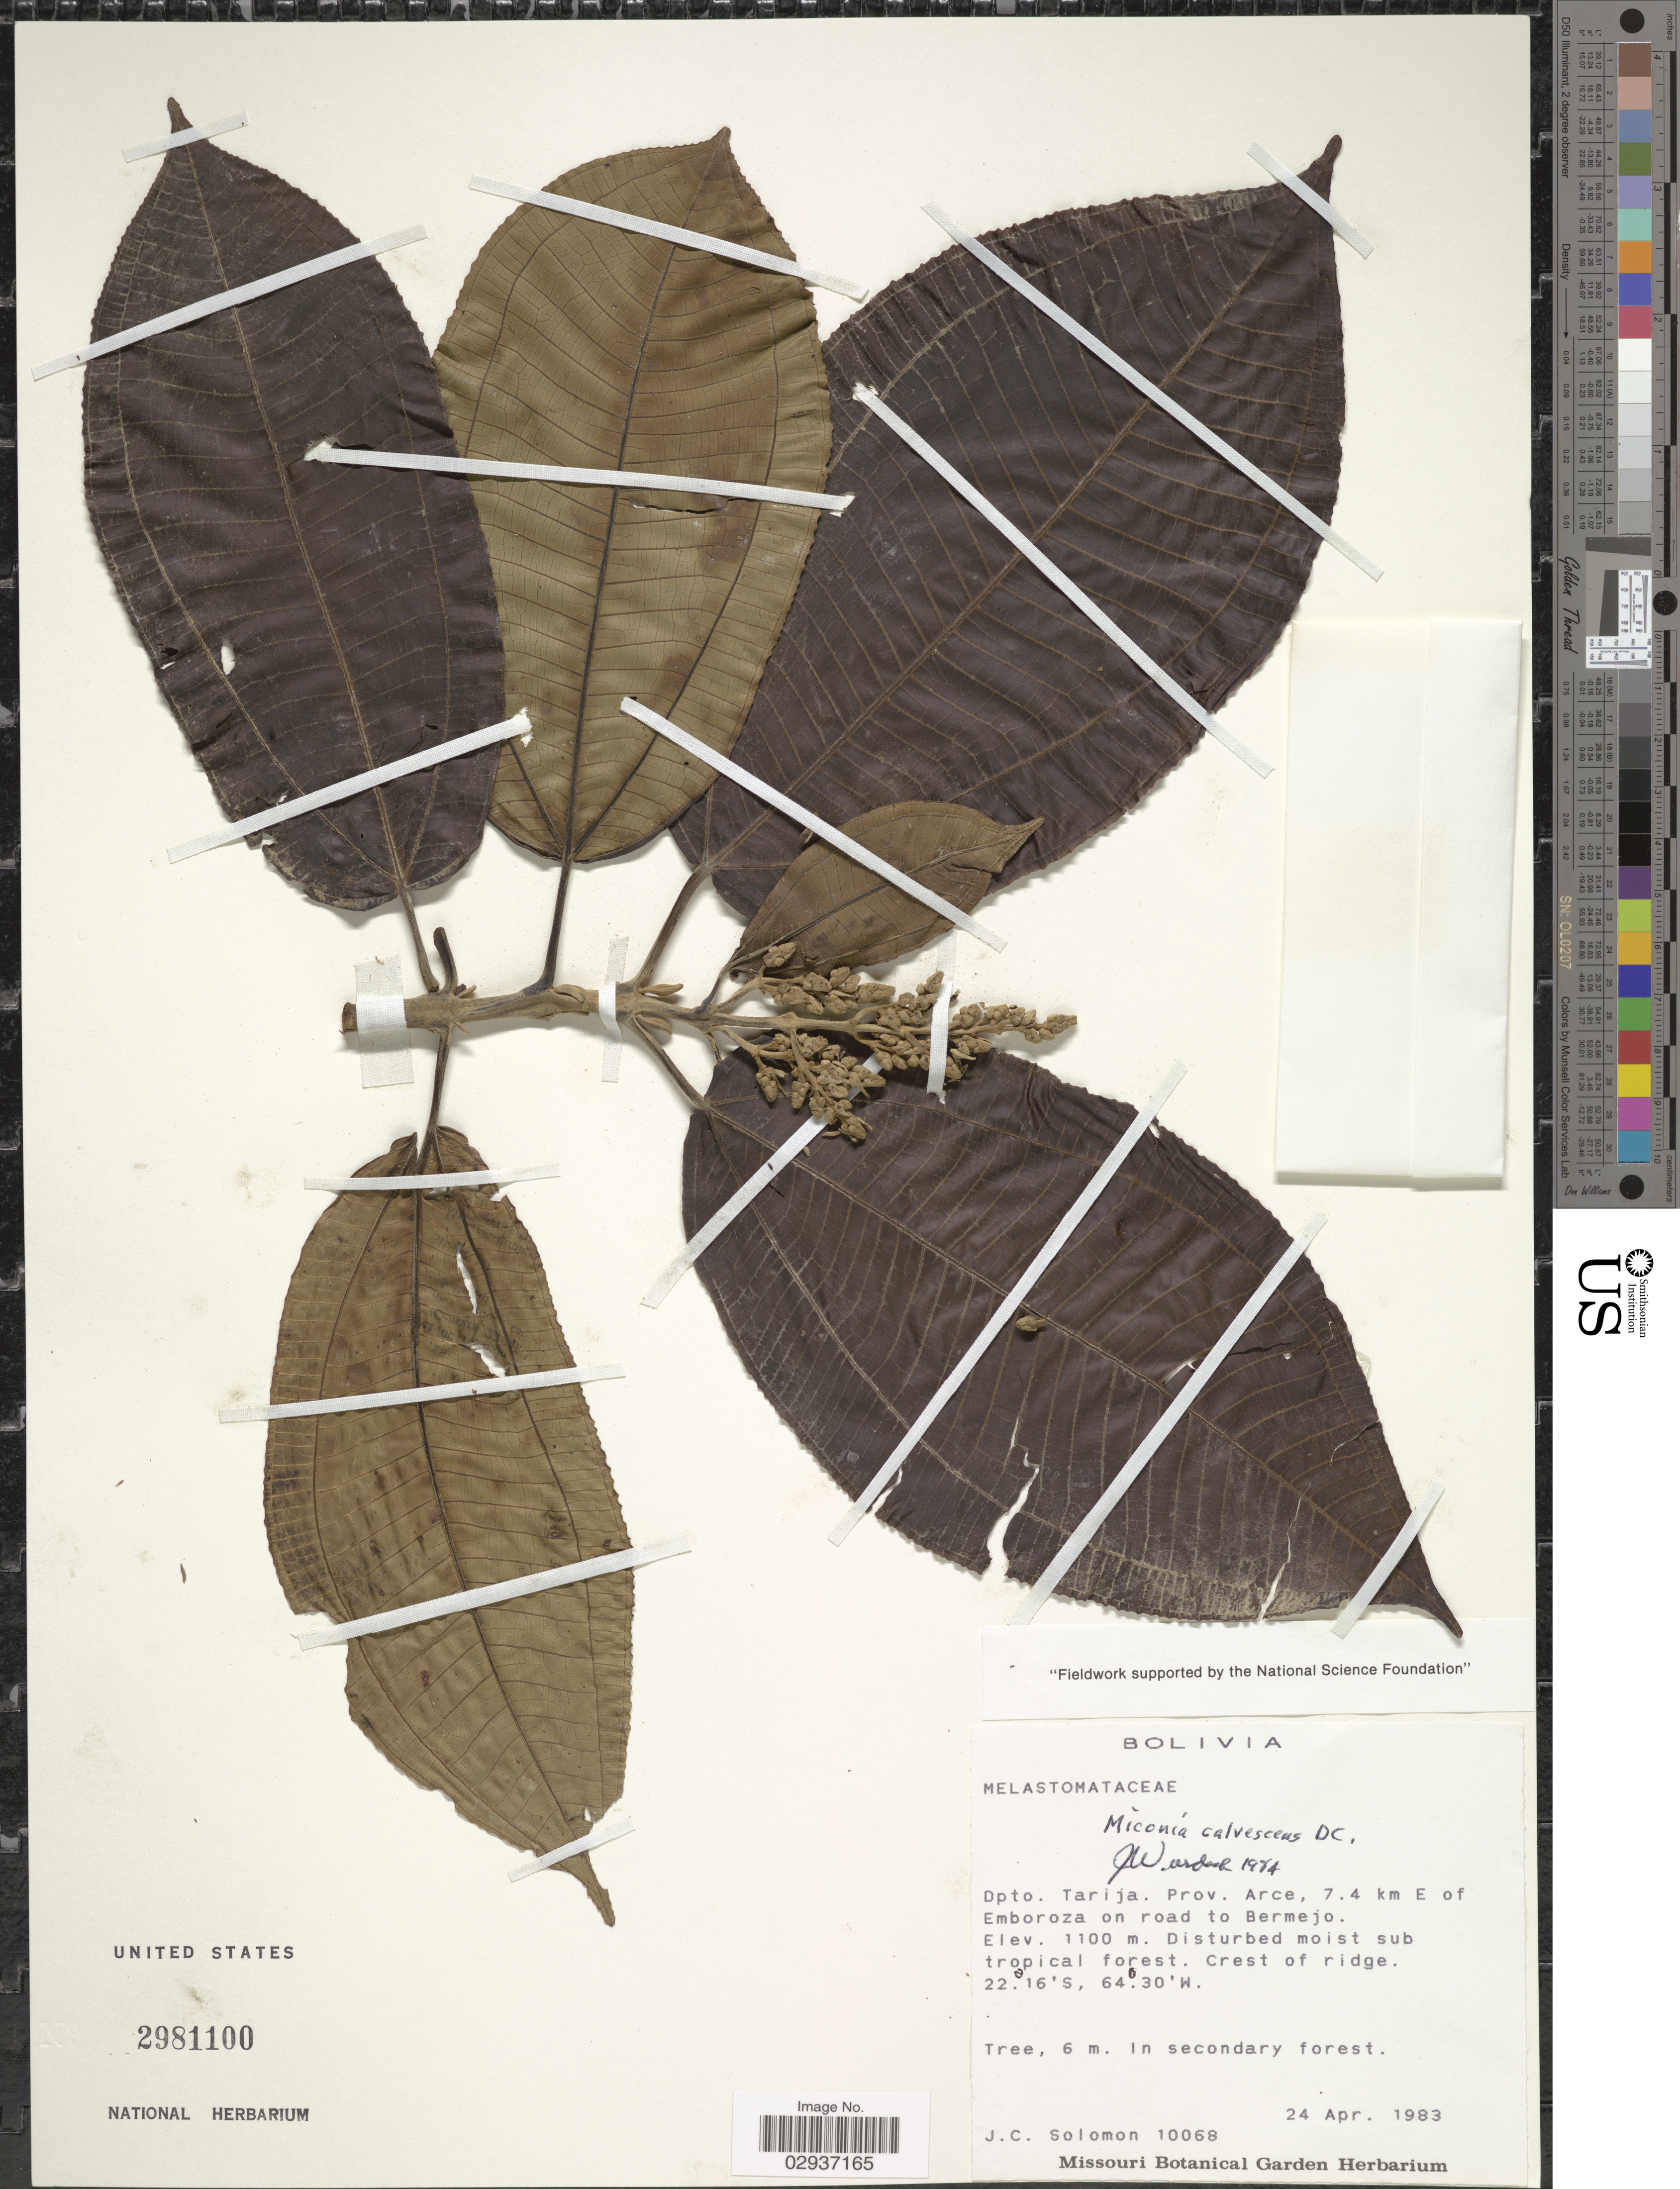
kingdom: Plantae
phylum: Tracheophyta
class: Magnoliopsida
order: Myrtales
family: Melastomataceae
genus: Miconia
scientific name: Miconia calvescens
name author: DC.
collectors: J. C. Solomon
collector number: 10068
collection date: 1983-04-24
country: Bolivia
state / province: Tarija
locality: Dpto. Tarija. Prov. Arce, 7.4 km E of Emboroza on road to Bermejo.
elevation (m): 1100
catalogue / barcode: US 2981100